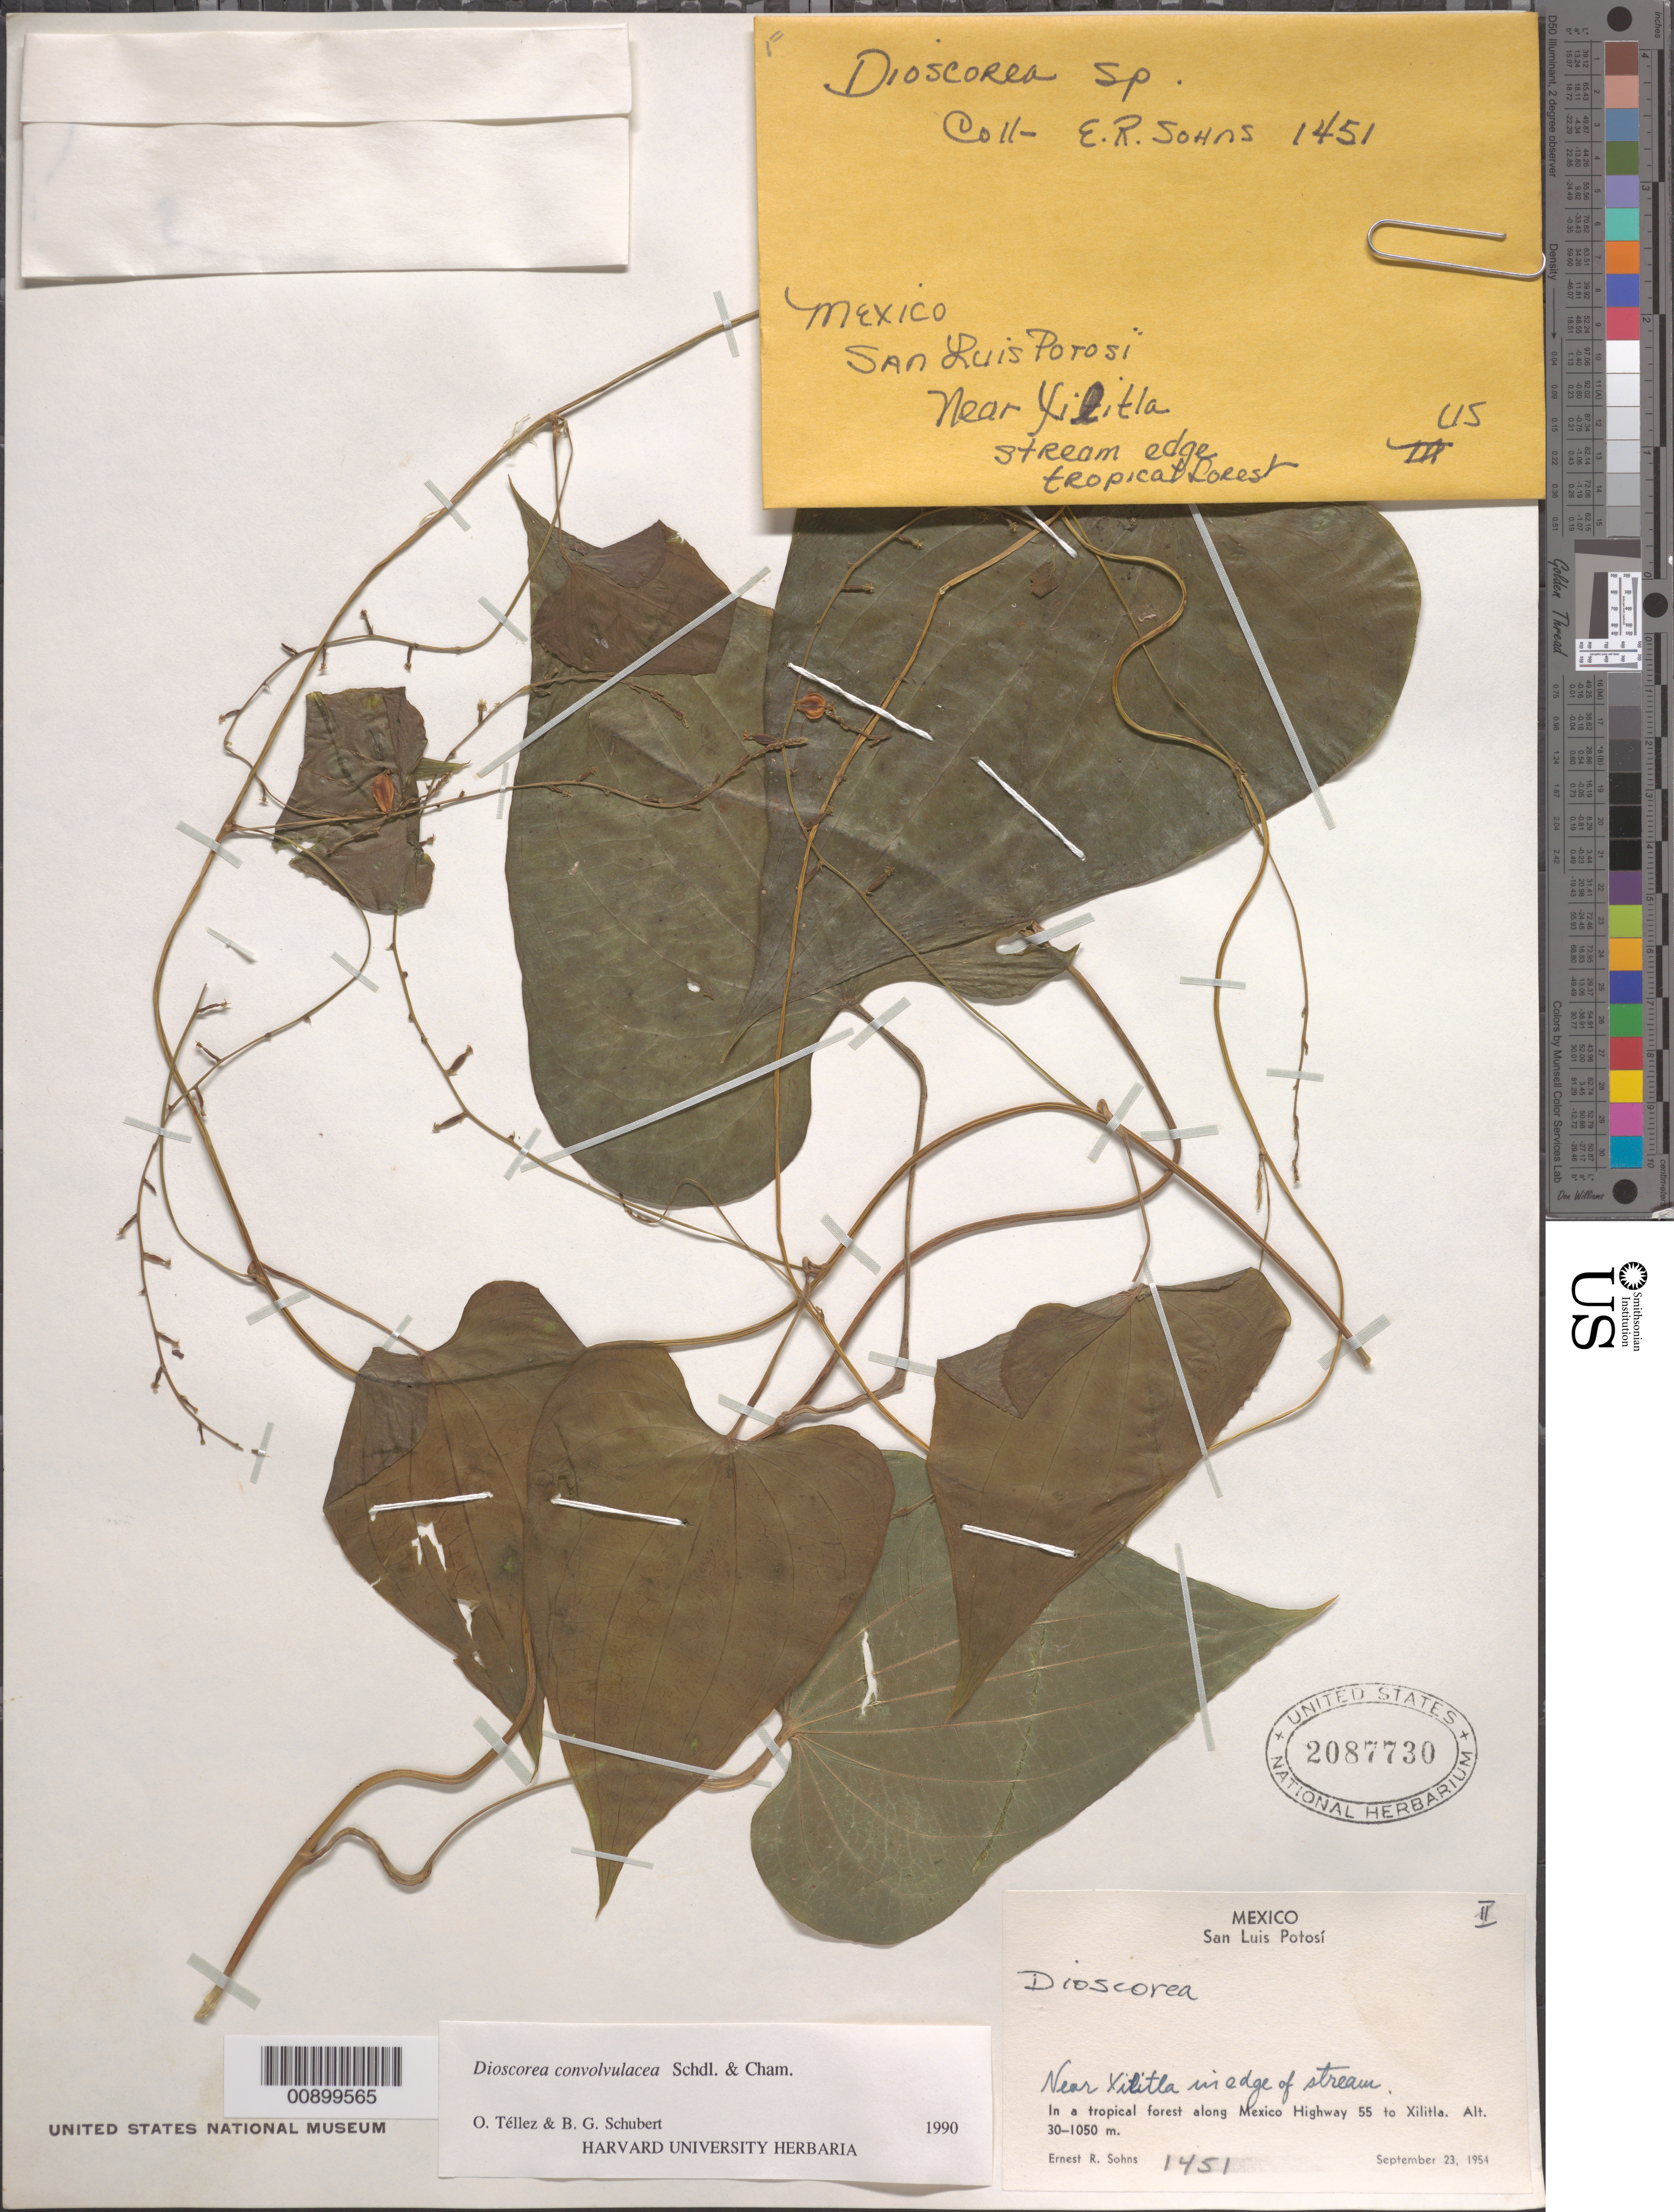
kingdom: Plantae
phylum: Tracheophyta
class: Liliopsida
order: Dioscoreales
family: Dioscoreaceae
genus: Dioscorea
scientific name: Dioscorea convolvulacea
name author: Schltdl. & Cham.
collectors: E. R. Sohns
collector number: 1451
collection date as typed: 23 Sep 1954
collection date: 1954-09-23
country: Mexico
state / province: San Luis Potosí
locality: San Luis Potosí: Near Xilitla. Along Mexico Highway 55 to Xilitla.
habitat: In a tropical forest. In edge of stream.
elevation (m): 1050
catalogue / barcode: US 2087730